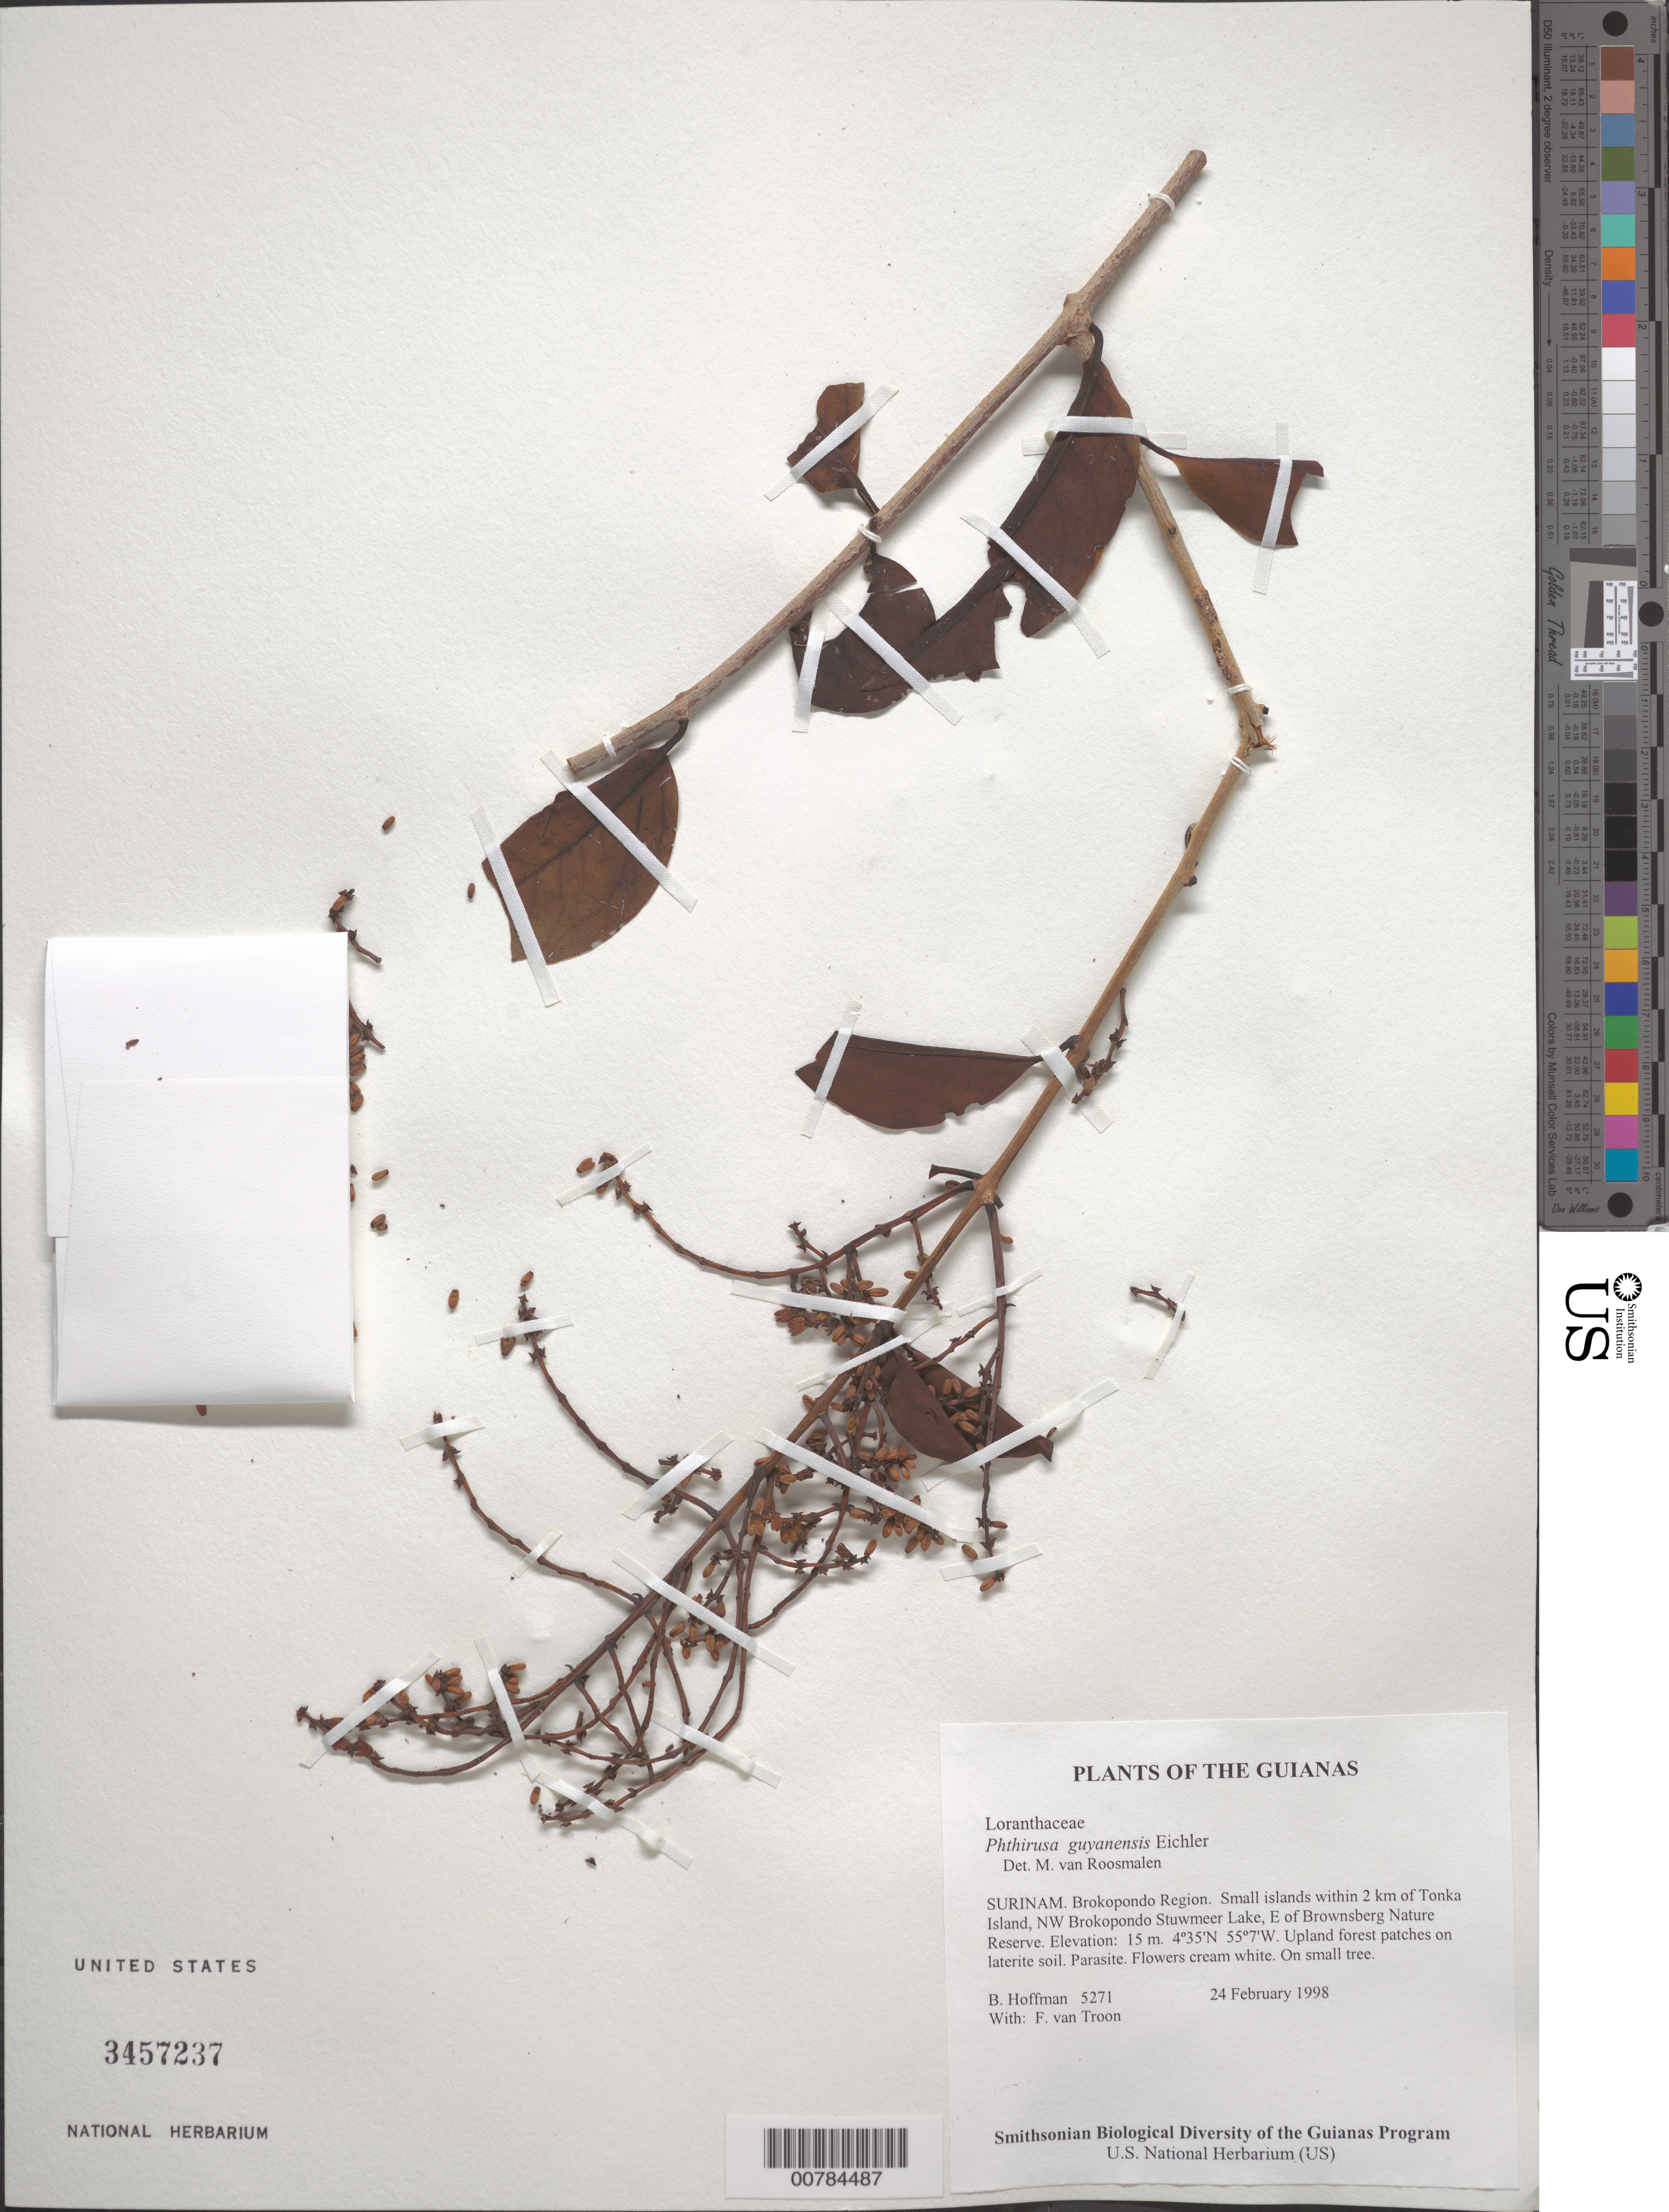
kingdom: Plantae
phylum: Tracheophyta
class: Magnoliopsida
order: Santalales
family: Loranthaceae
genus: Phthirusa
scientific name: Phthirusa guyanensis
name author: Eichler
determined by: Roosmalen, M. van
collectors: B. Hoffman & F. Troon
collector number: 5271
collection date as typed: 24 February 1998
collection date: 1998-02-24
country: Suriname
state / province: Brokopondo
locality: Small islands within 2 km of Tonka Island, NW Brokopondo Stuwmeer Lake, E of Brownsberg Nature Reserve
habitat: Upland forest patches on laterite soil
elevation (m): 15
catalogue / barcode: US 3457237